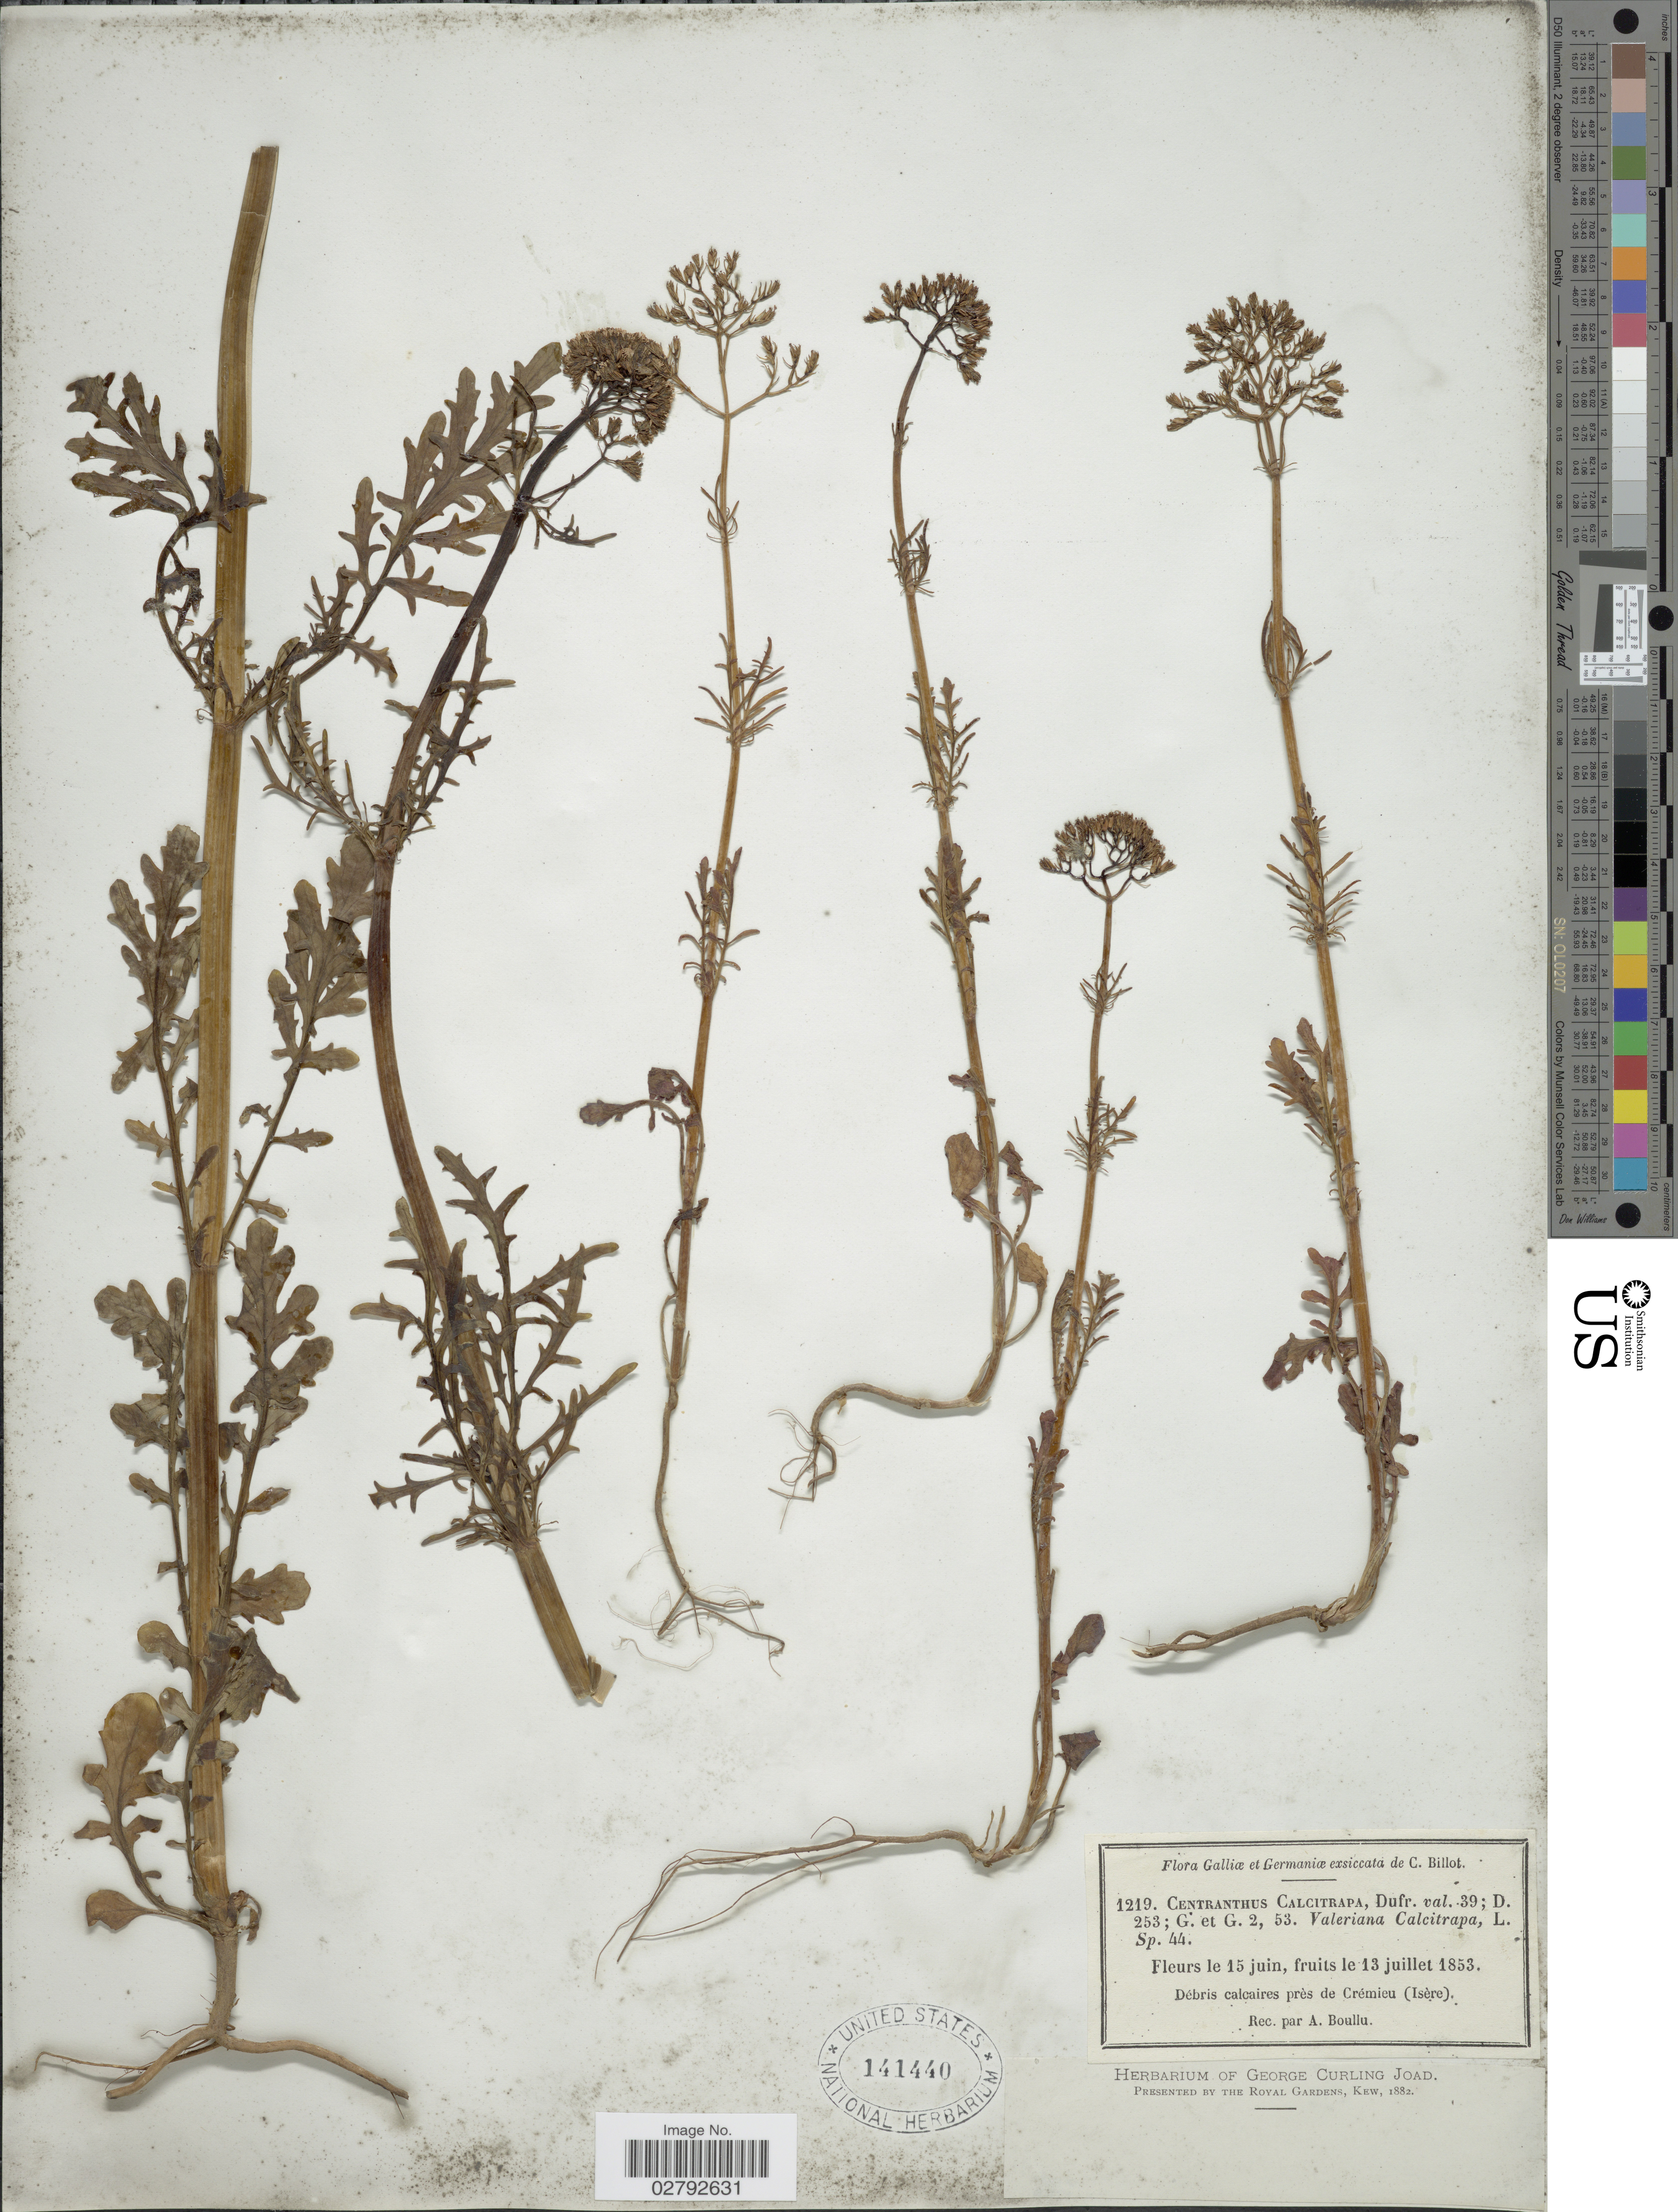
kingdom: Plantae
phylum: Tracheophyta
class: Magnoliopsida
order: Dipsacales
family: Caprifoliaceae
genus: Centranthus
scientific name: Centranthus calcitrapa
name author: DC.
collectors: A. Boullu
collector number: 1219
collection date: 1853-06-15/1853-07-13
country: France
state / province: Auvergne-Rhône-Alpes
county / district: Isère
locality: Débris calcaires près de Crémieu (Isère)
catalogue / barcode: US 141440